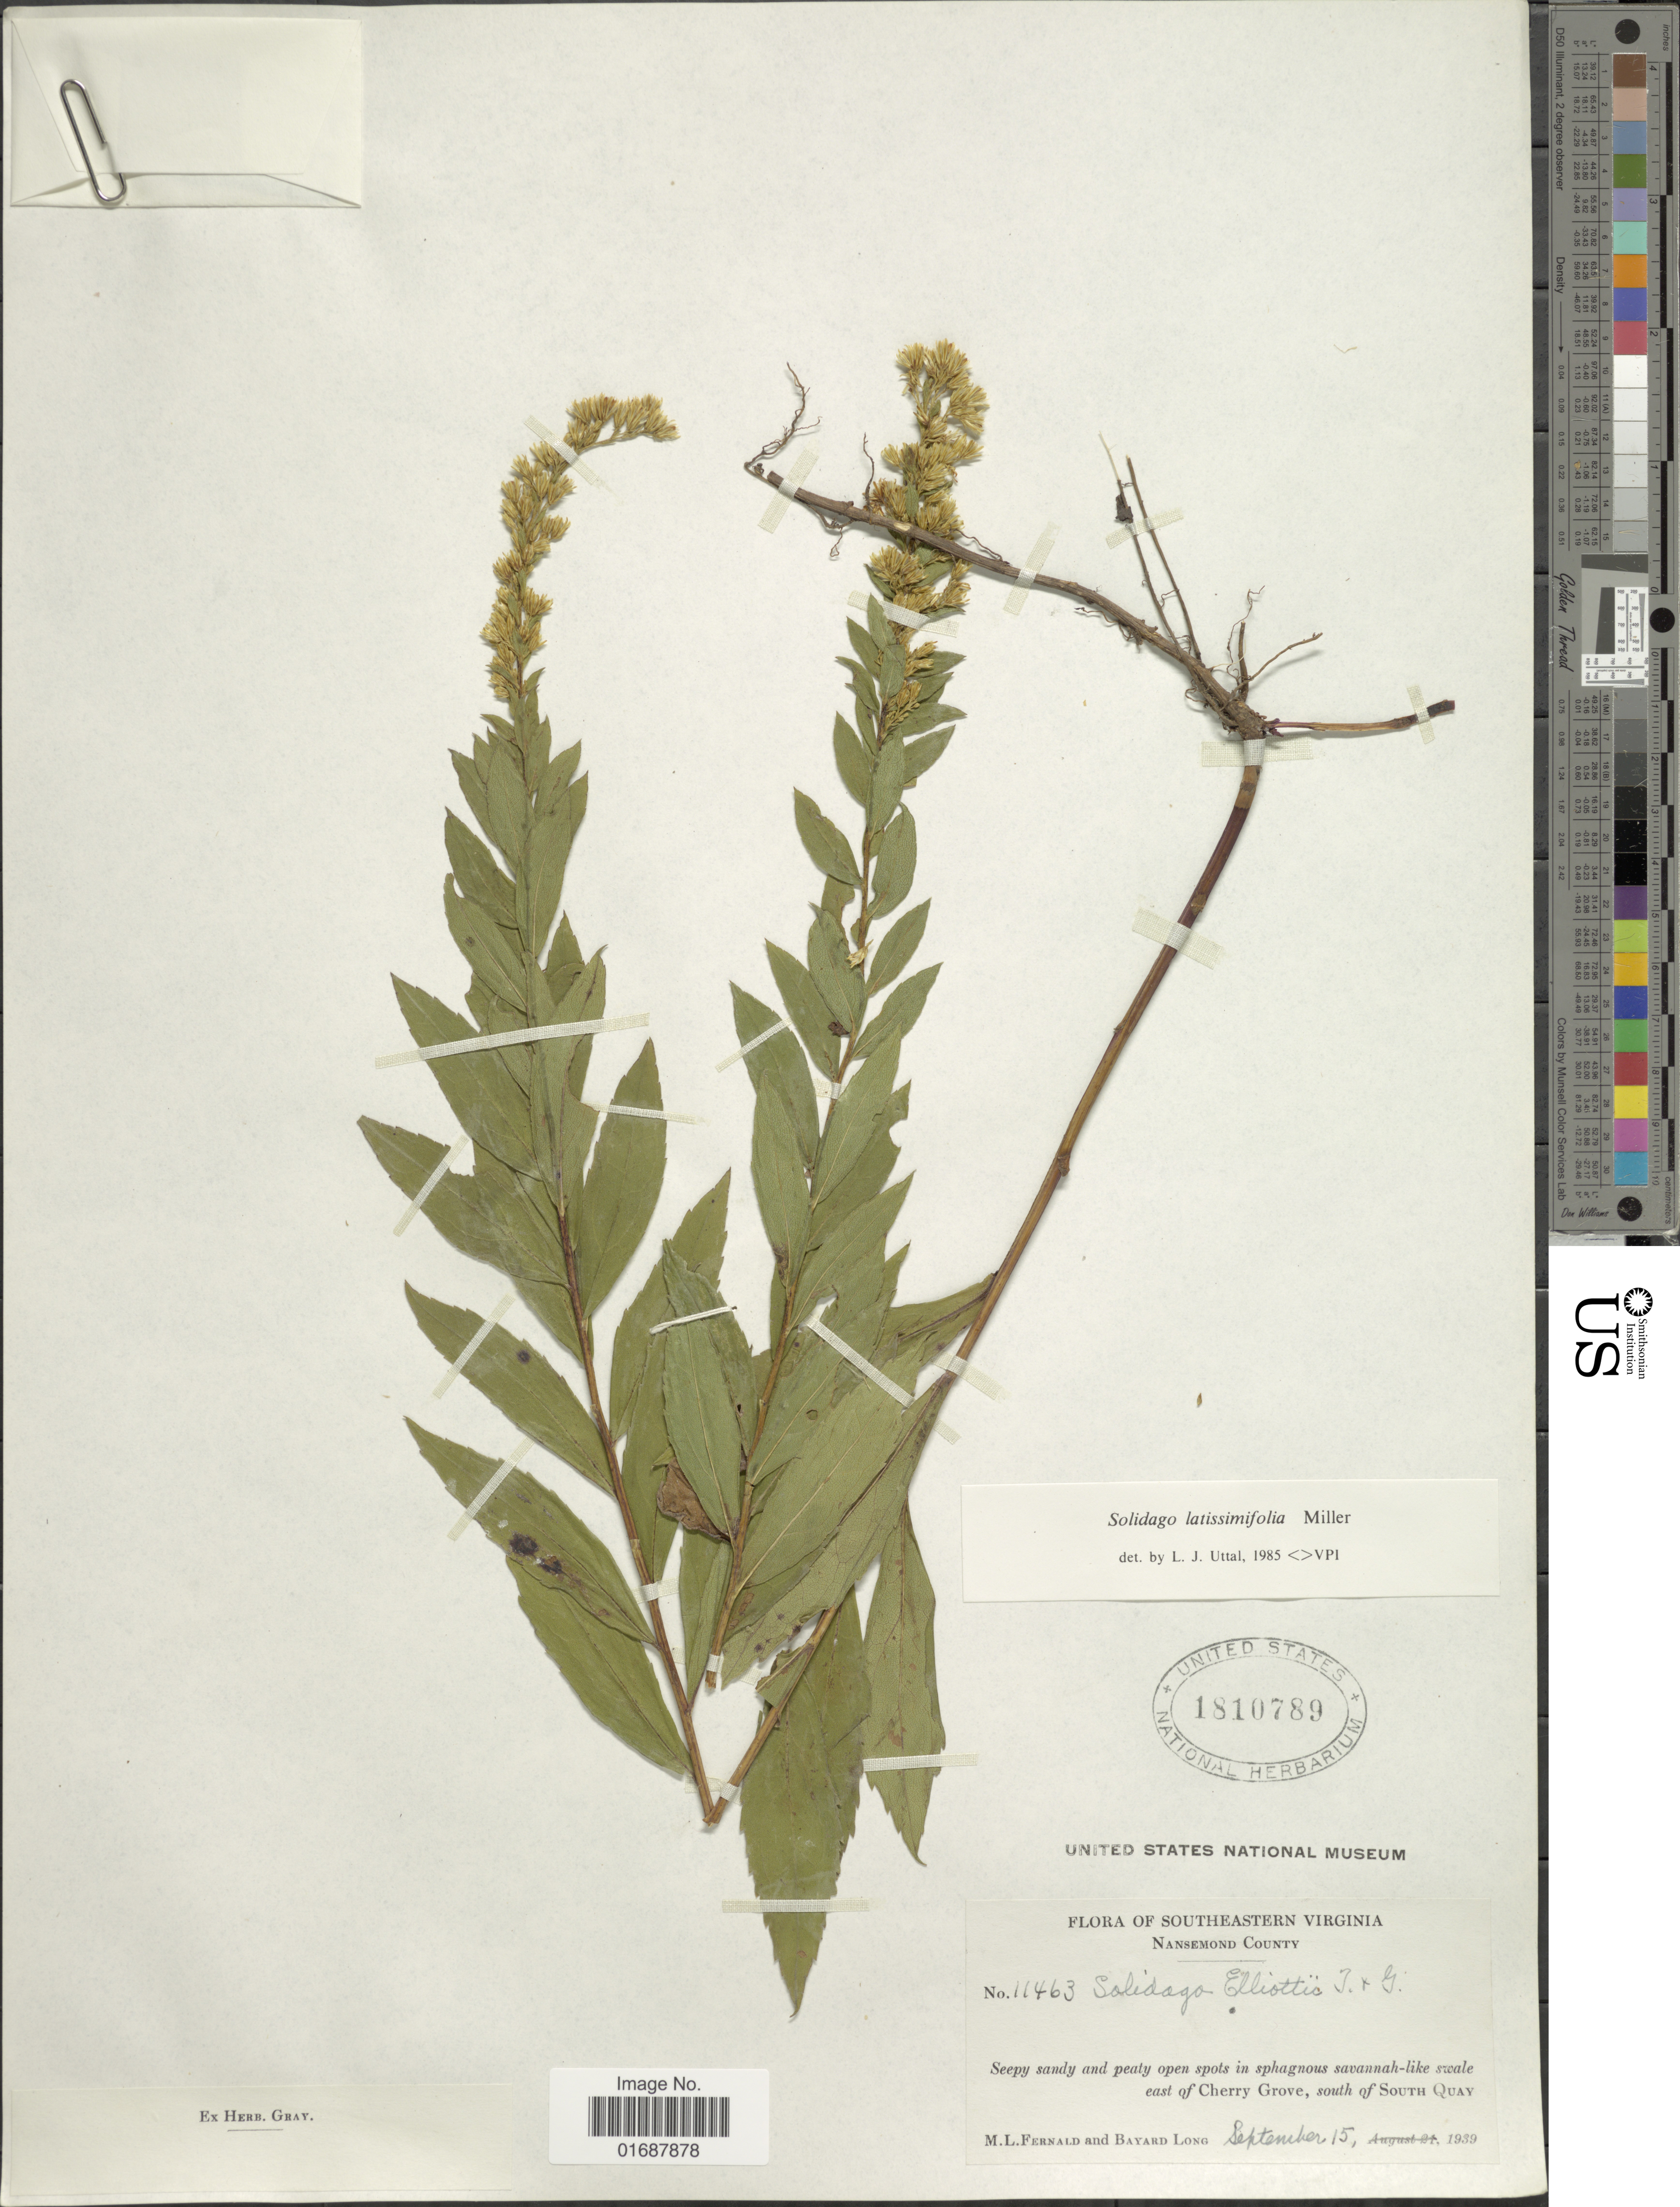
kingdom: Plantae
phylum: Tracheophyta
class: Magnoliopsida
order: Asterales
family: Asteraceae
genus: Solidago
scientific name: Solidago latissimifolia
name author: Mill.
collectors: M. L. Fernald & B. Long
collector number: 11463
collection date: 1939-09-15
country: United States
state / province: Virginia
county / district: City of Suffolk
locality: Southeastern Virginia. Nansemond County. East of Cherry Grove, south of South Quay.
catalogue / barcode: US 1710789